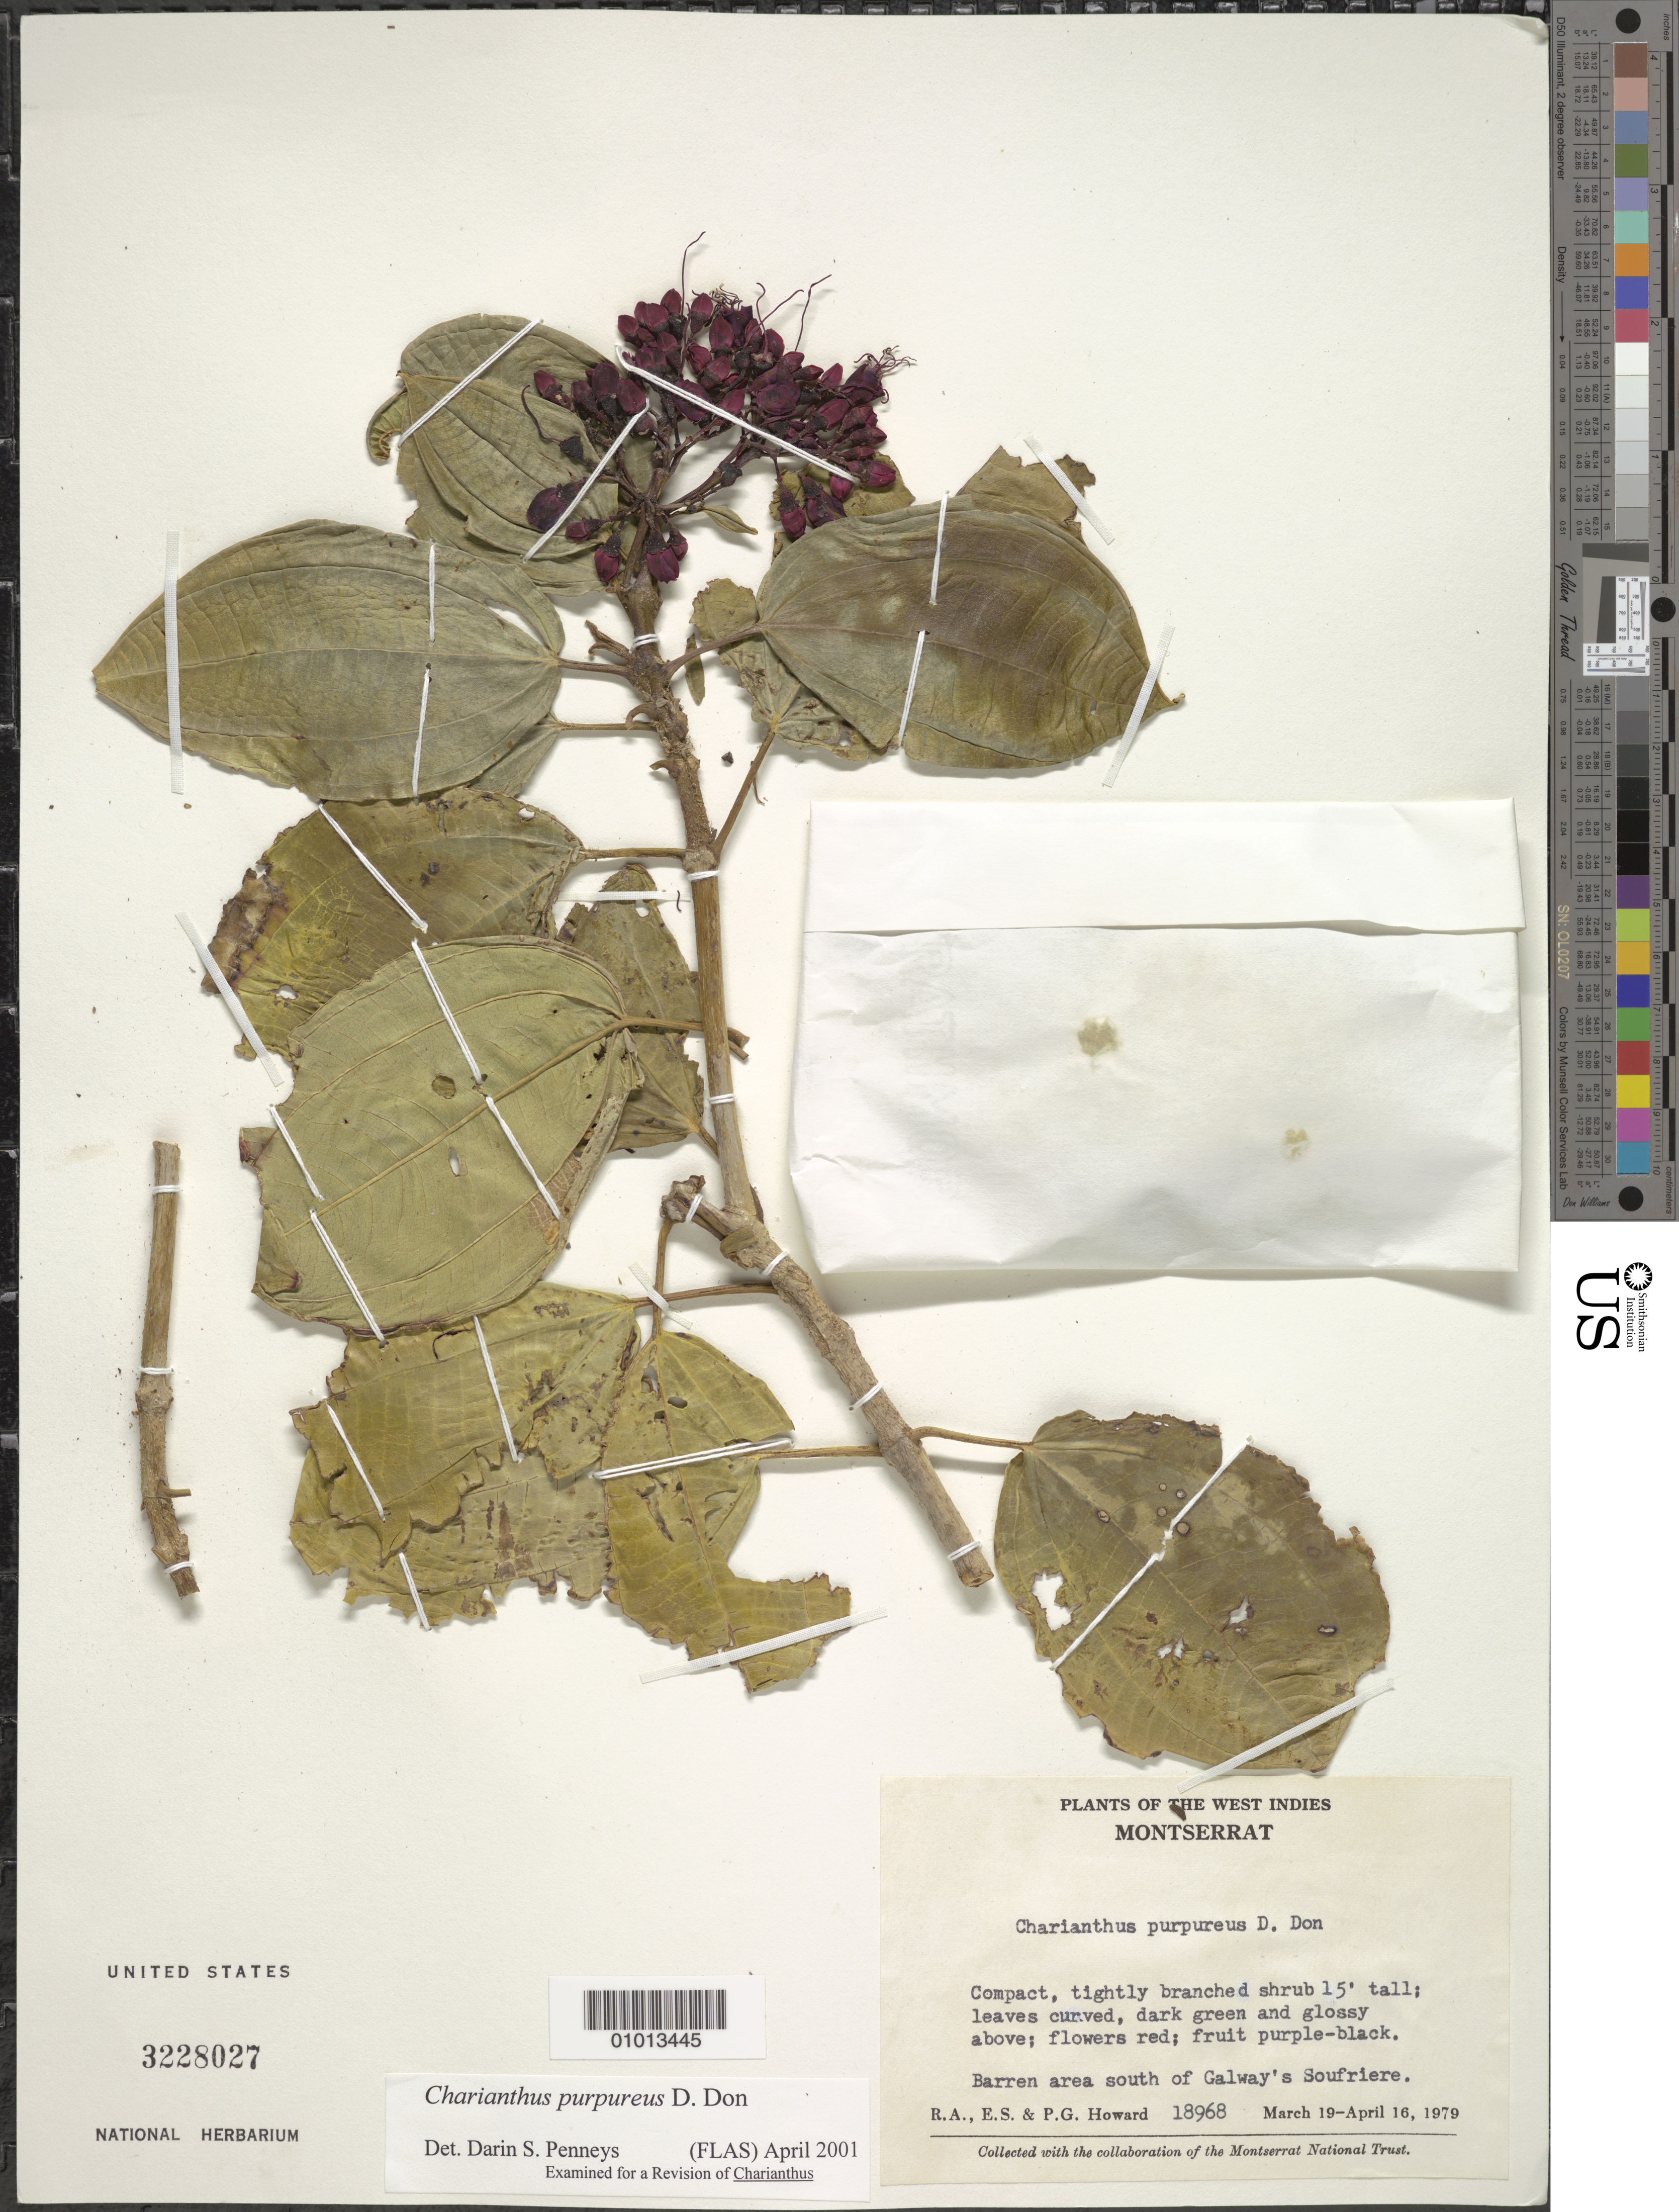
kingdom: Plantae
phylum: Tracheophyta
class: Magnoliopsida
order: Myrtales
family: Melastomataceae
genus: Charianthus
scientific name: Charianthus purpureus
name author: D. Don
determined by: Penneys, D. S.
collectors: R. A. Howard, E. S. Howard & P. Howard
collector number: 18968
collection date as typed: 19 Mar 1979 to 16 Apr 1979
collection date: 1979-03-19/1979-04-16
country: Montserrat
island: Montserrat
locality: South of Galway's Soufriere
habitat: Barren area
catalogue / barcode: US 3228027